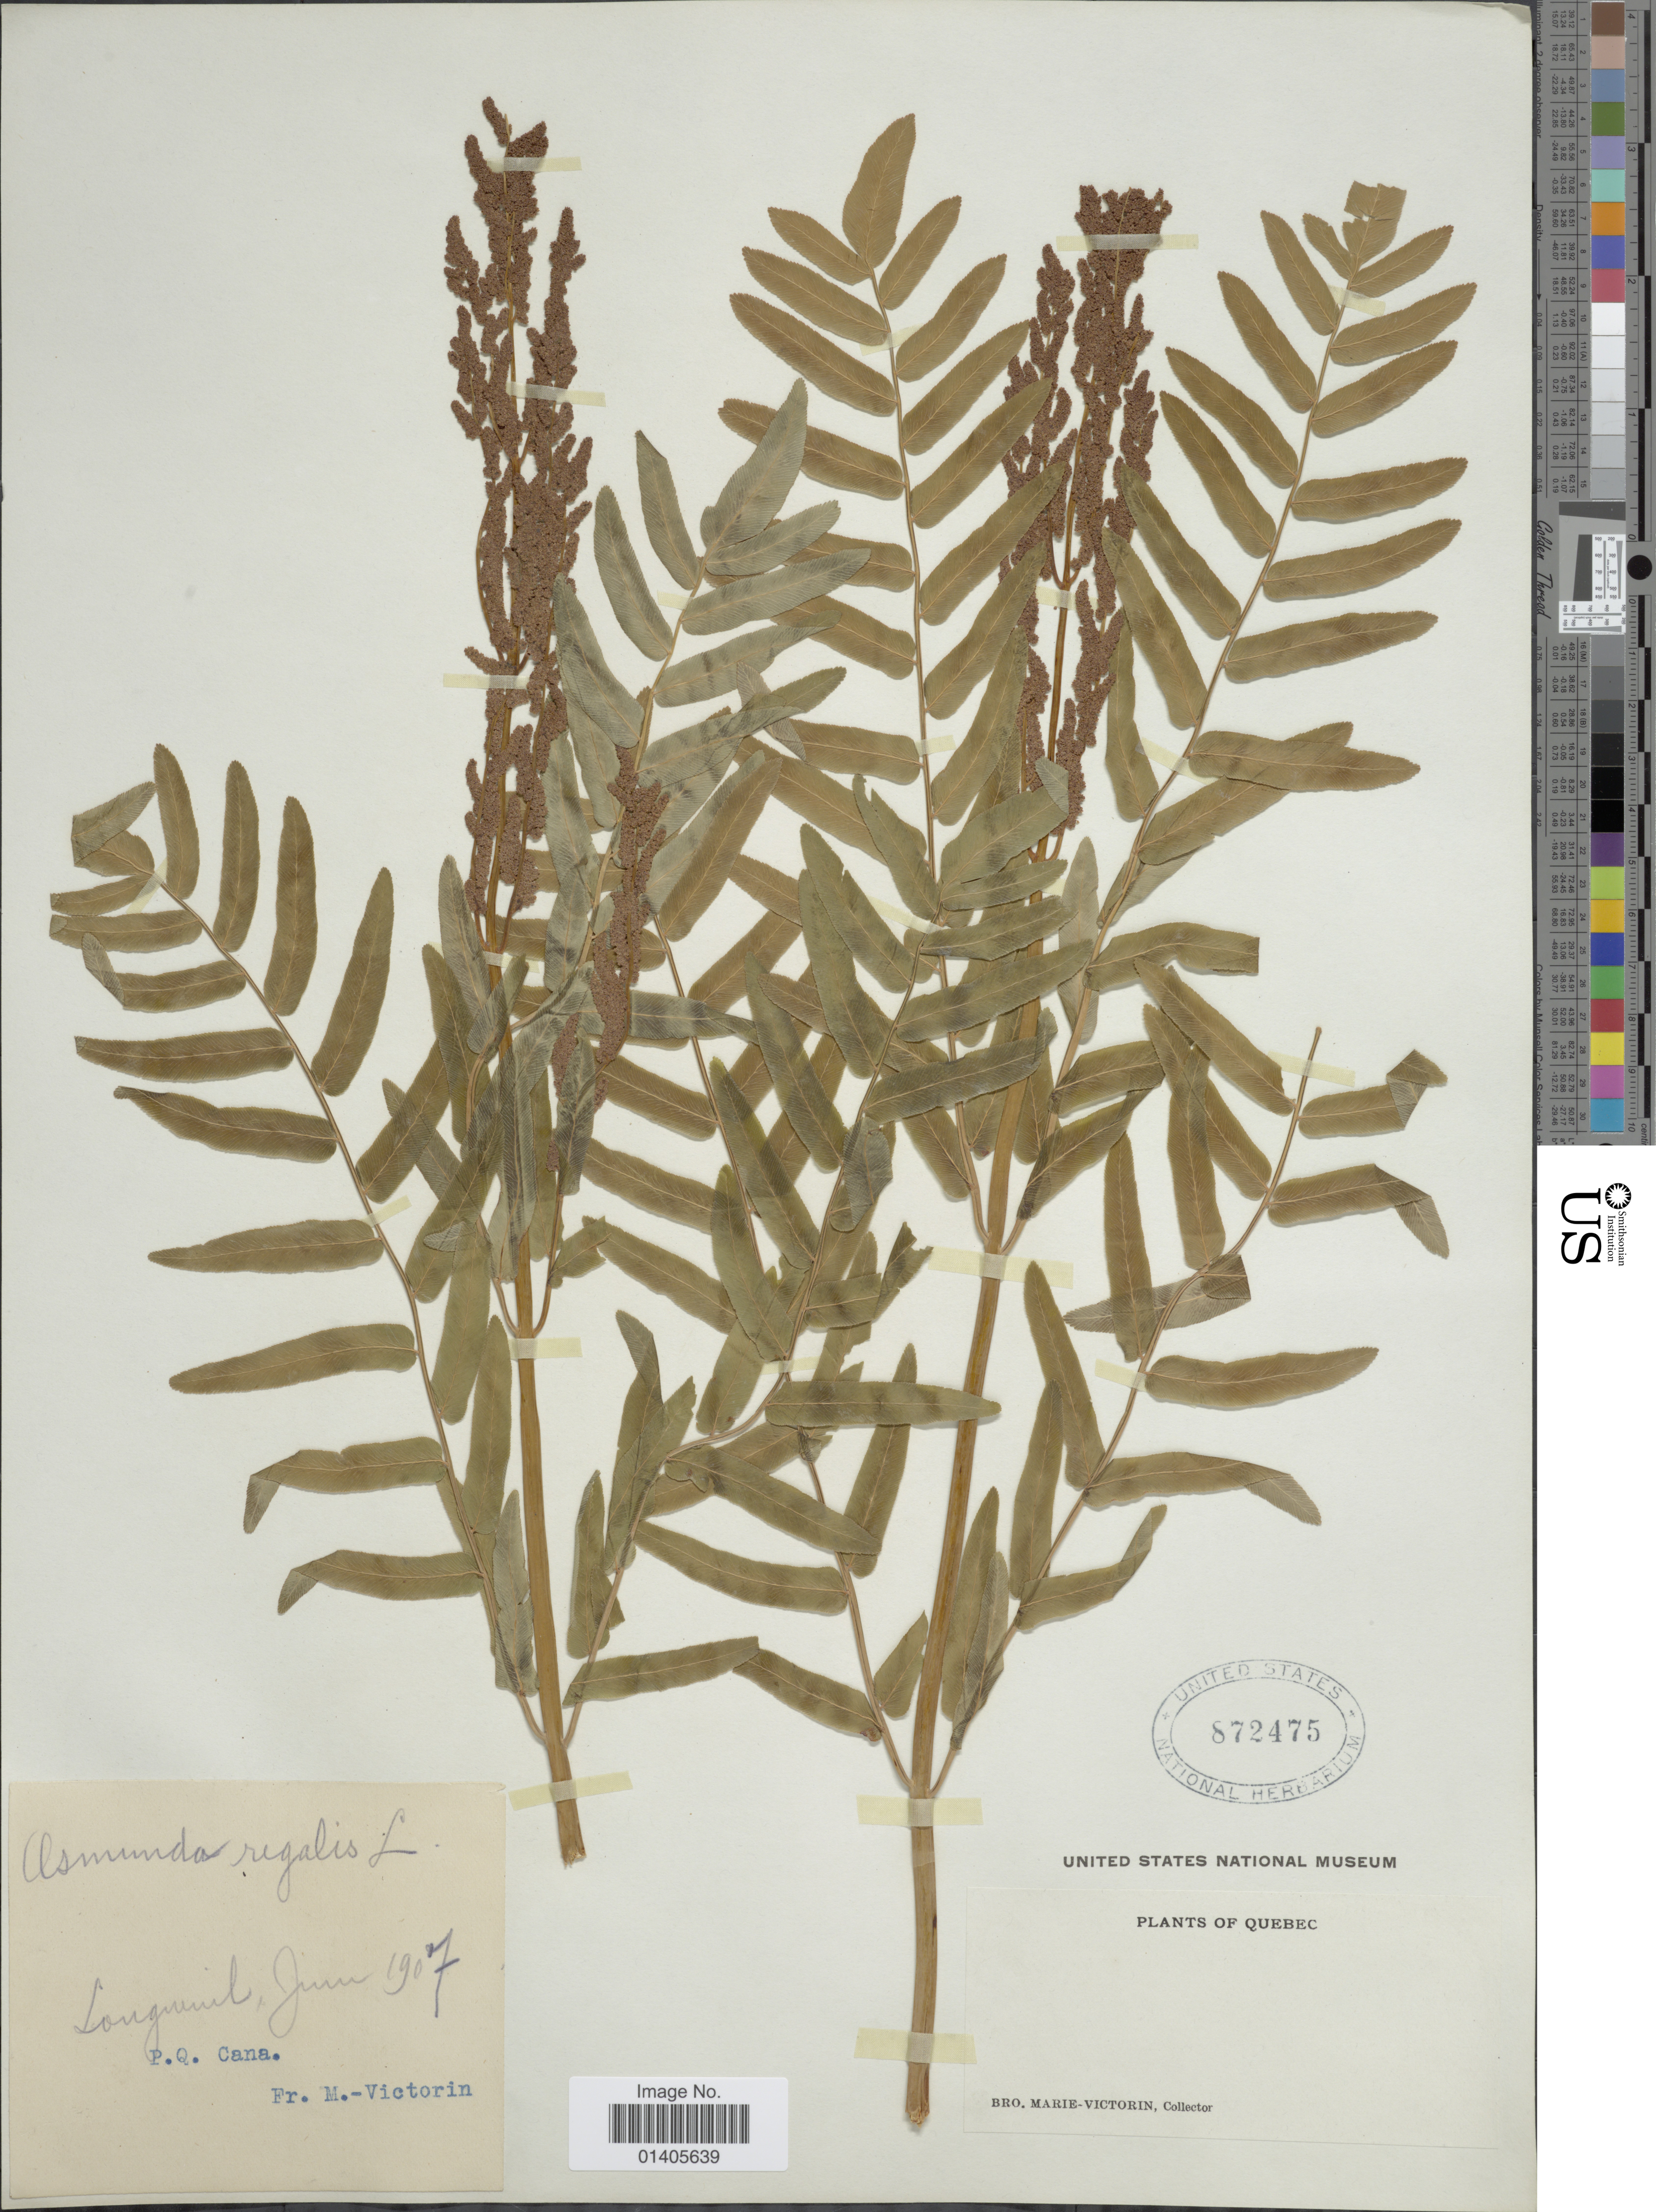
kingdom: Plantae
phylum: Tracheophyta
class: Polypodiopsida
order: Osmundales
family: Osmundaceae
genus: Osmunda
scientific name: Osmunda regalis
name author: L.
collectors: Fr. Marie-Victorin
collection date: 1907-06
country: Canada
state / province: Quebec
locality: P.Q, Longueuil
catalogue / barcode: US 872475